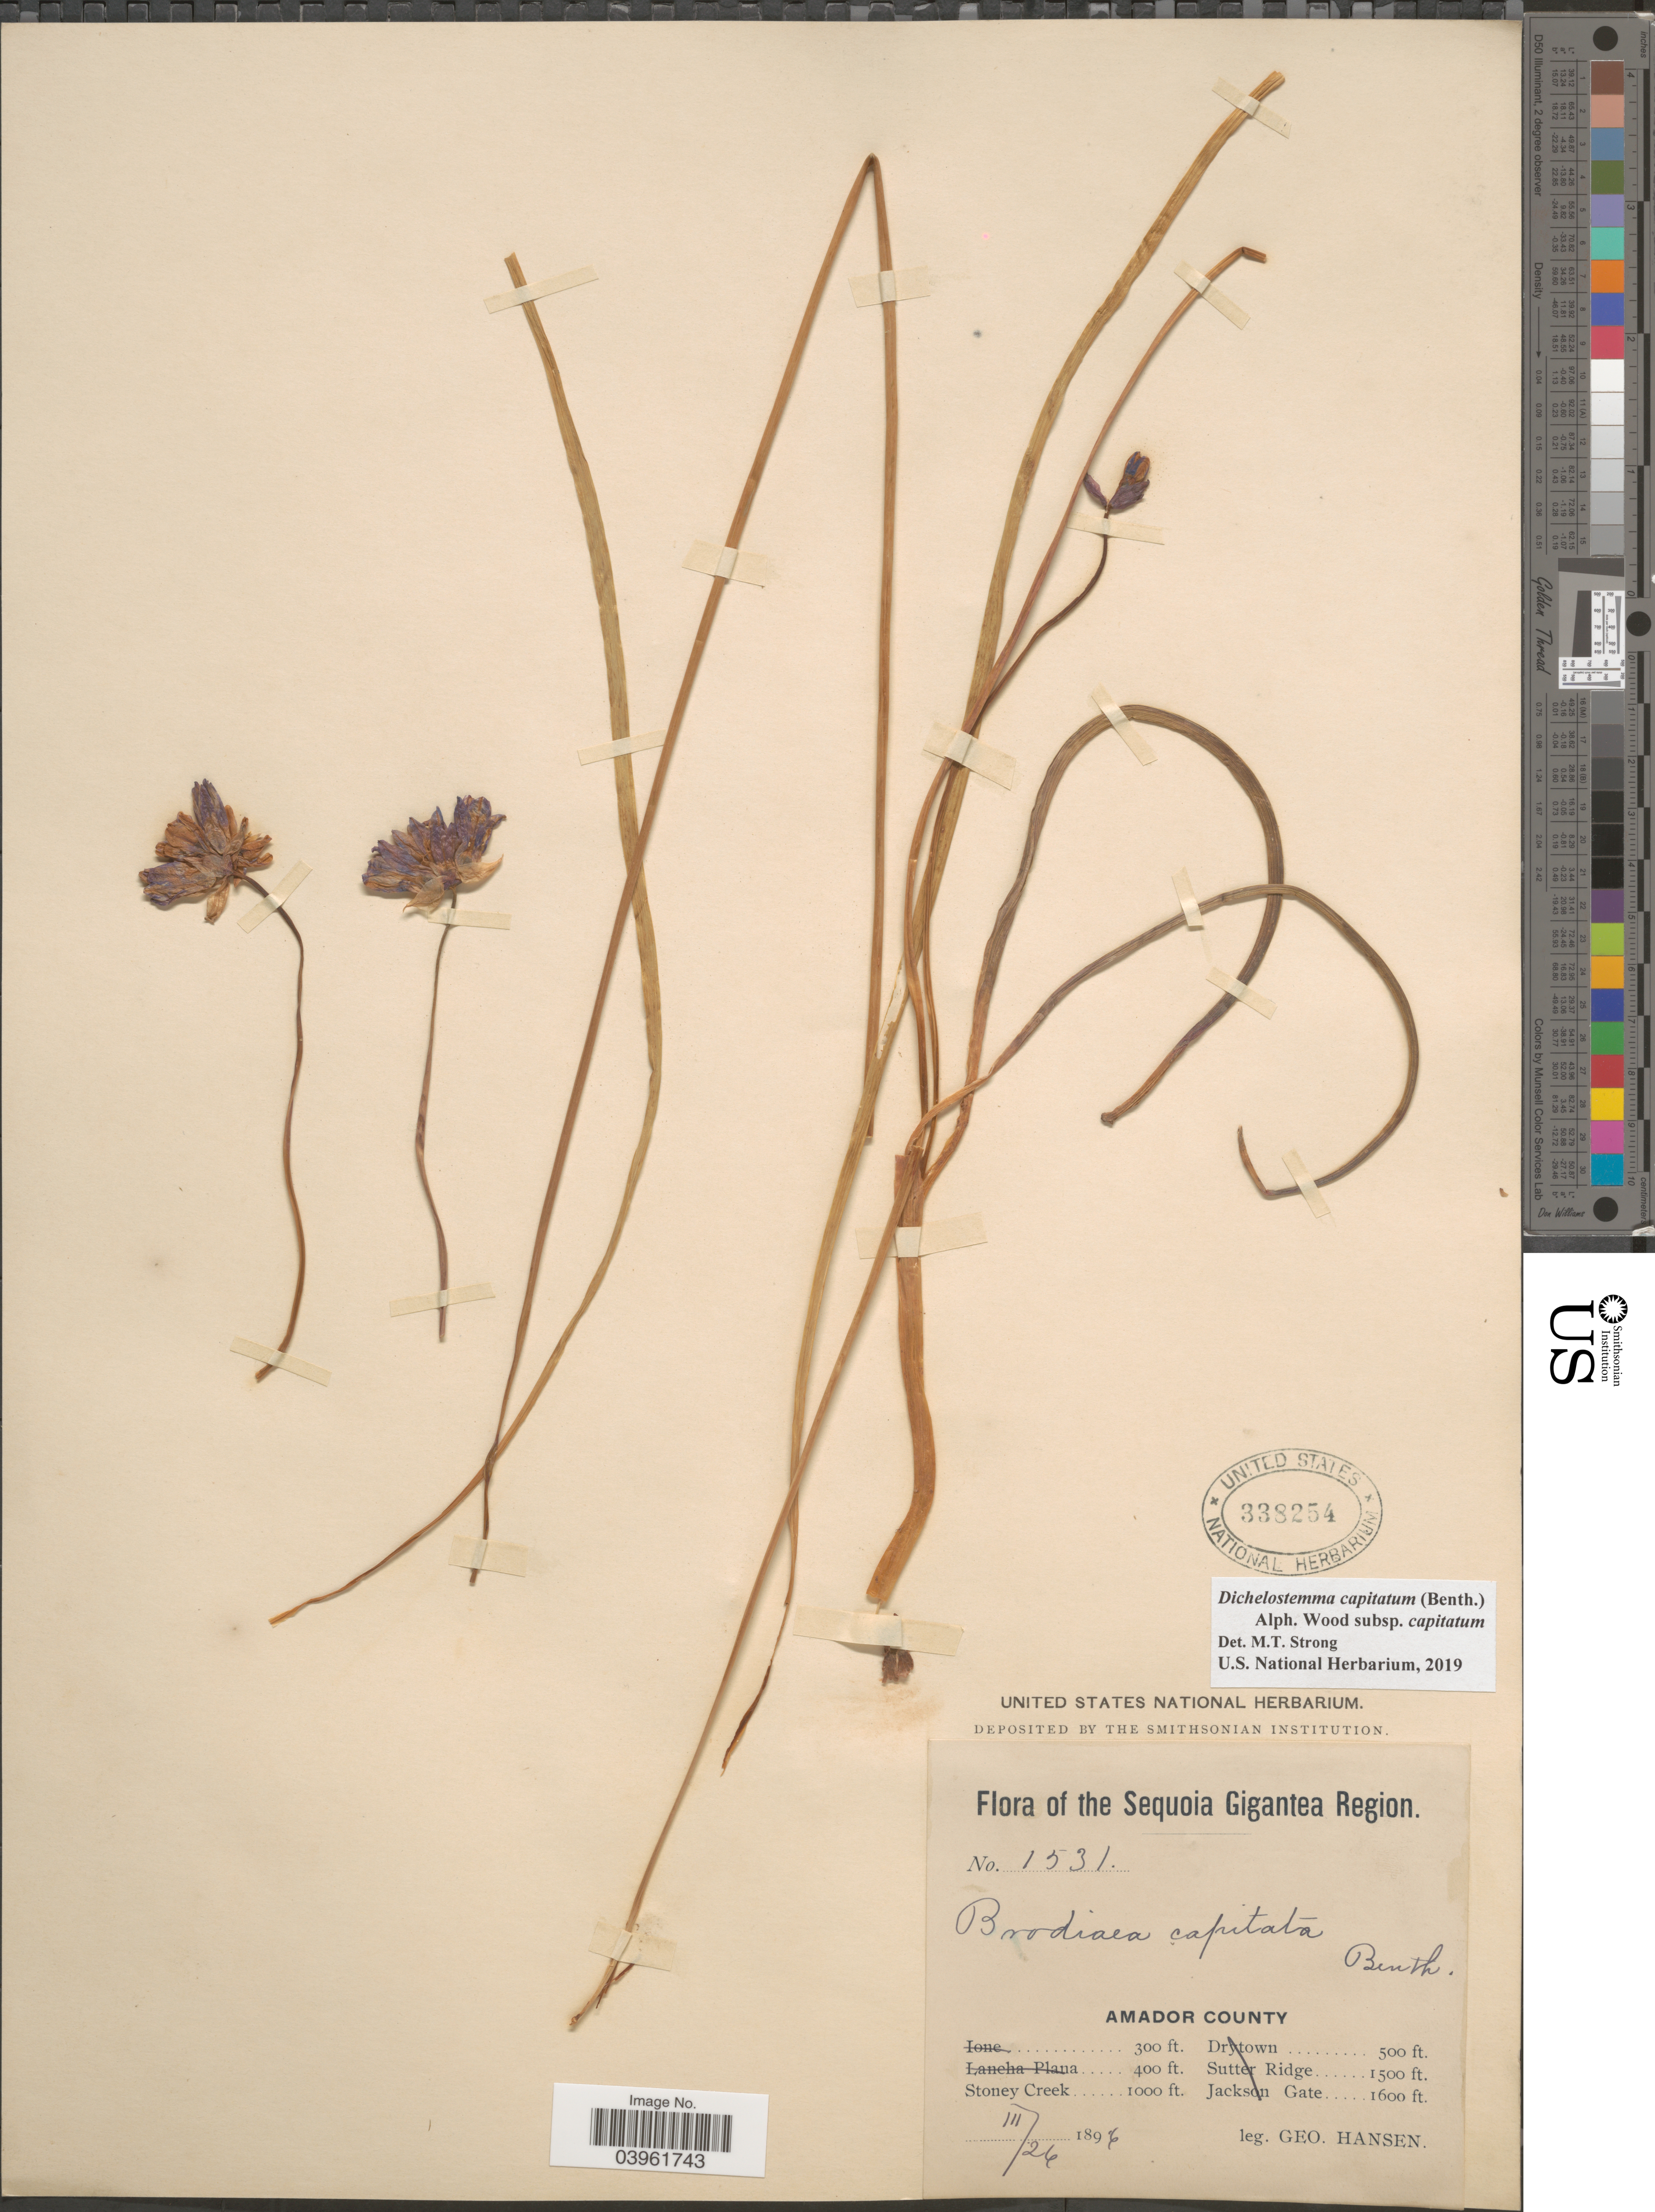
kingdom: Plantae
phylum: Tracheophyta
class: Liliopsida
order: Asparagales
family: Asparagaceae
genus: Dichelostemma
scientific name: Dichelostemma capitatum subsp. capitatum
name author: (Benth.) Alph. Wood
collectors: G. Hansen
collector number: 1531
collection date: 1896-03-26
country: United States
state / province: California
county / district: Amador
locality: The Sequoia Region. Amador County. Stoney Creek.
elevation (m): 305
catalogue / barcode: US 338254